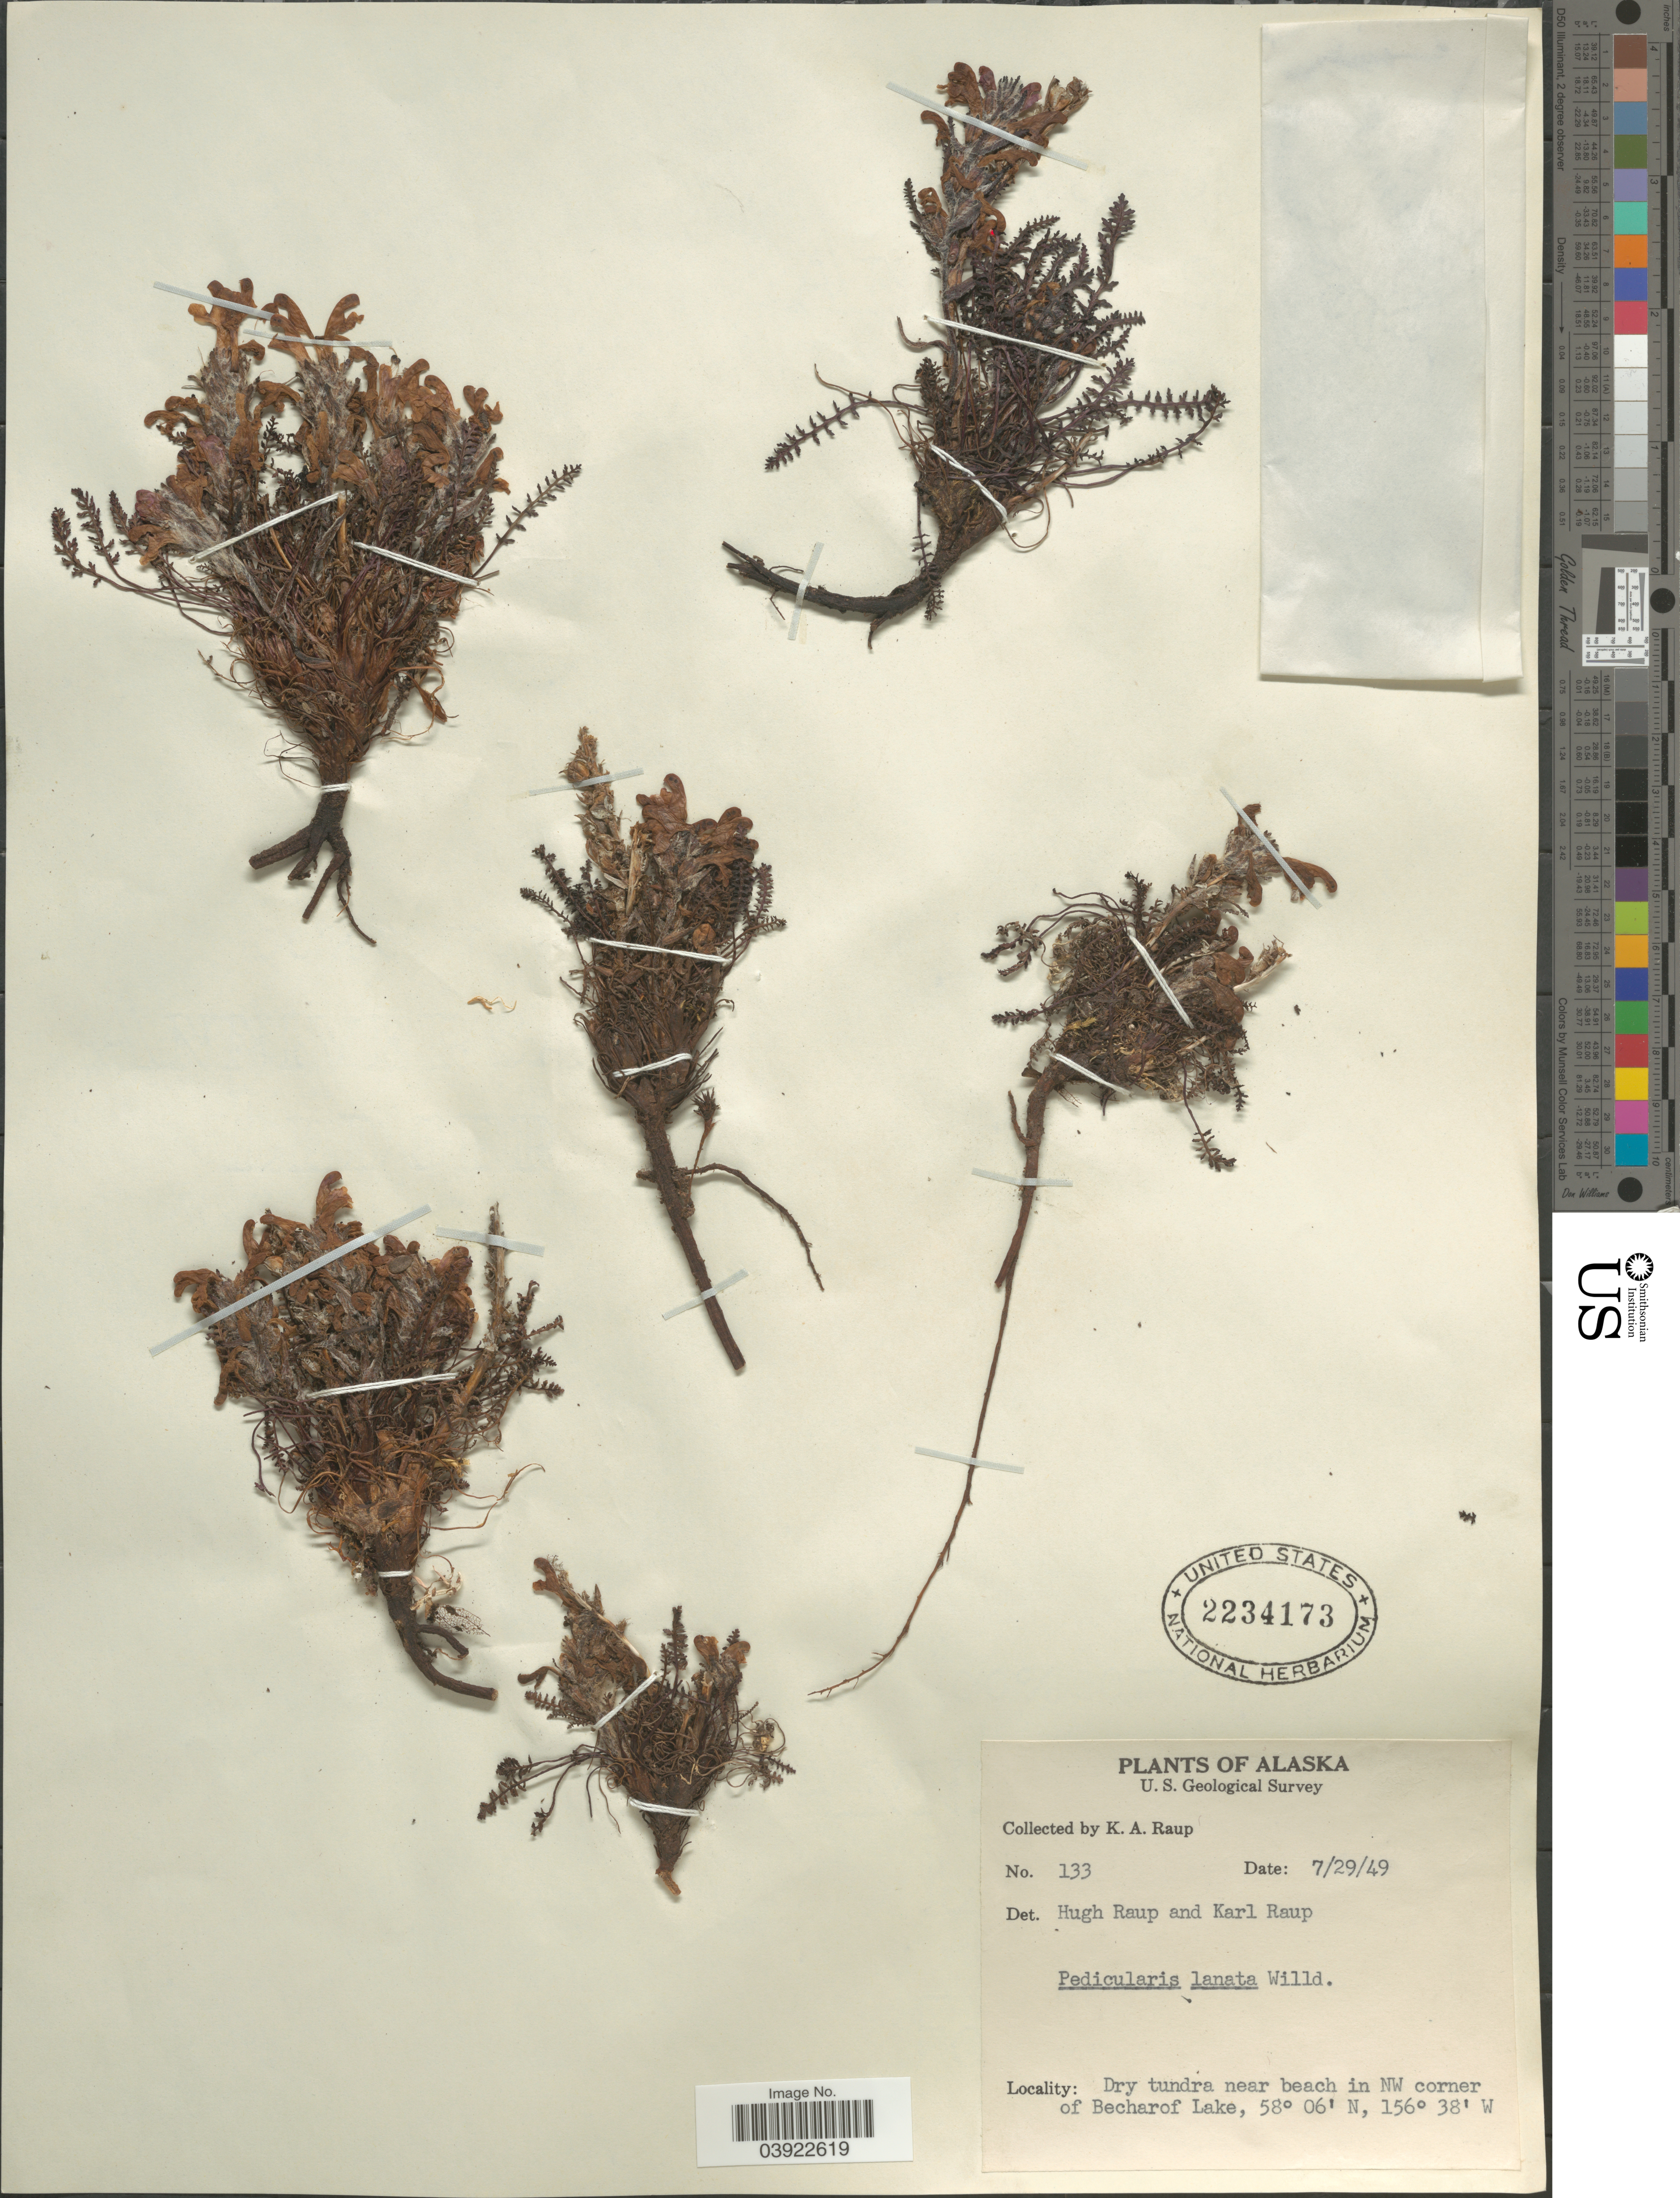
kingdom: Plantae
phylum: Tracheophyta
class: Magnoliopsida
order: Lamiales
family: Orobanchaceae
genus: Pedicularis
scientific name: Pedicularis lanata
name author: Willd. ex Cham. & Schltdl.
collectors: K. Raup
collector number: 133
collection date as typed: Transcribed d/m/y: 29/7/49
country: United States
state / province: Alaska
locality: Near beach in NW corner of Becharof Lake.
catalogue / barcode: US 2234173